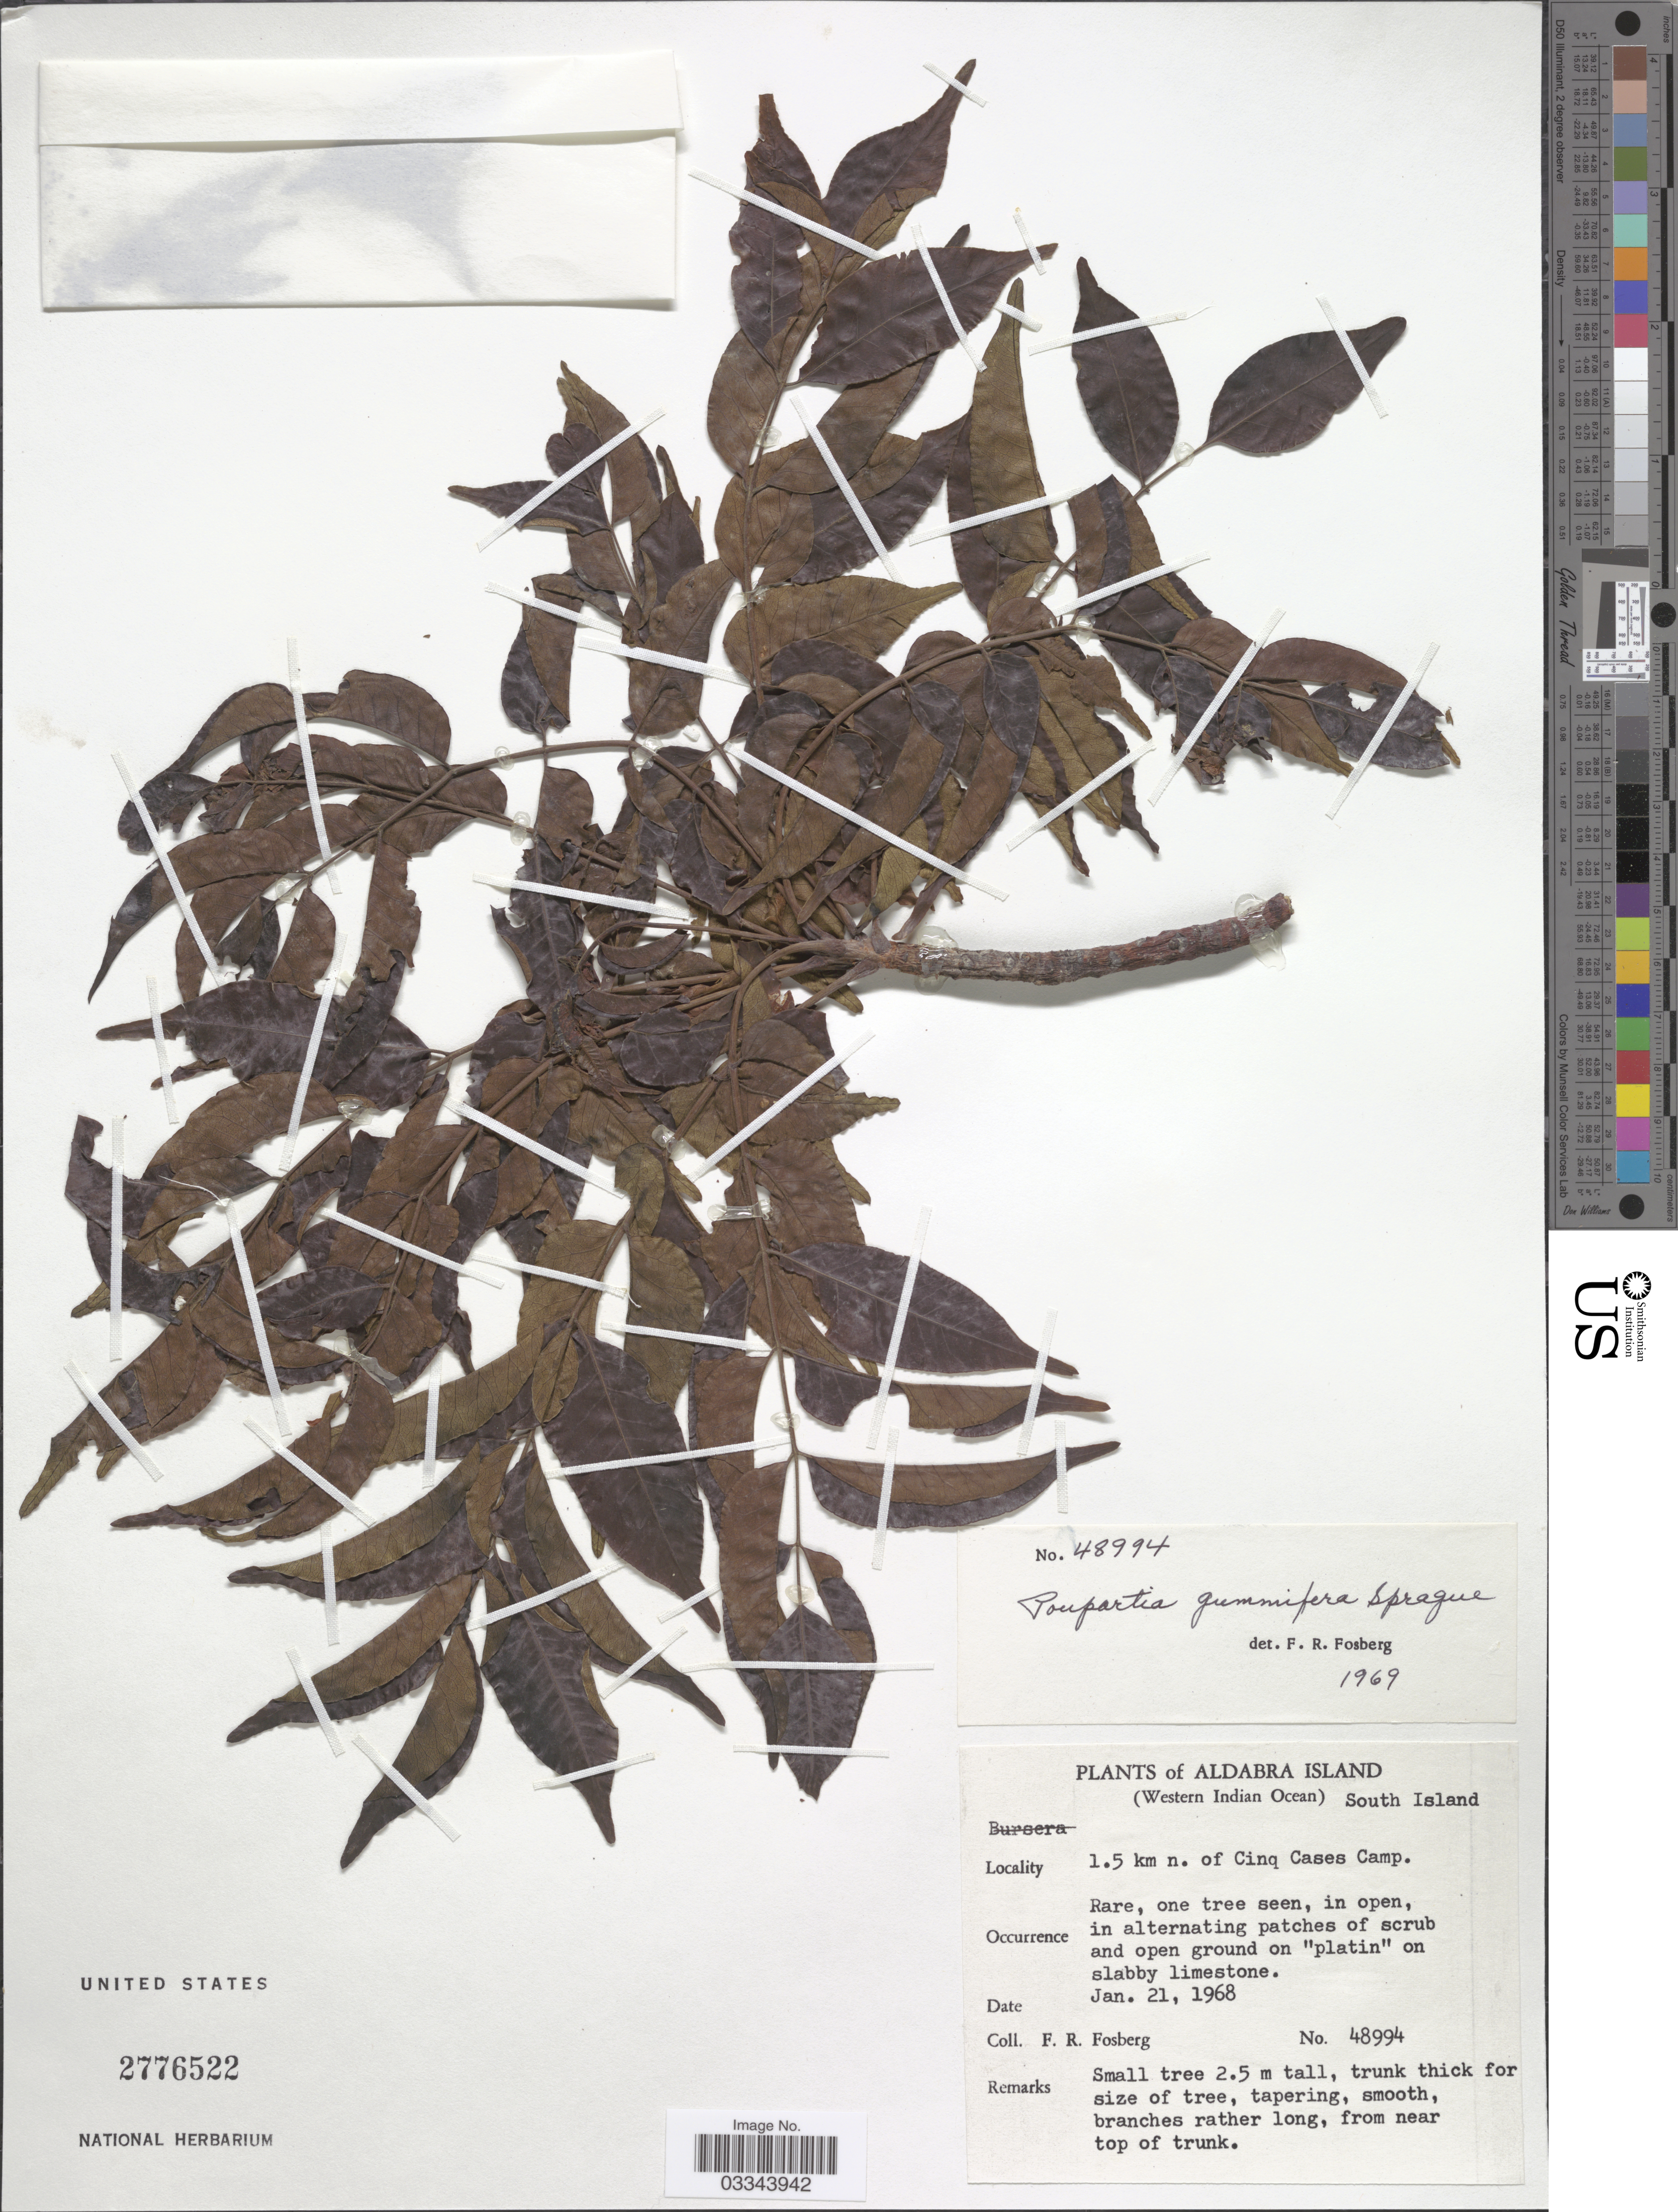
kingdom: Plantae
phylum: Tracheophyta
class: Magnoliopsida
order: Sapindales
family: Anacardiaceae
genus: Operculicarya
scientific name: Operculicarya gummifera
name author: (Sprague) Capuron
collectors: F. R. Fosberg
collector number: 48994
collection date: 1968-01-21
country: Seychelles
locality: Aldabra Island (Western Indian Ocean) South Island, 1.5 km n. of Cinq Cases Camp.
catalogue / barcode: US 2776522